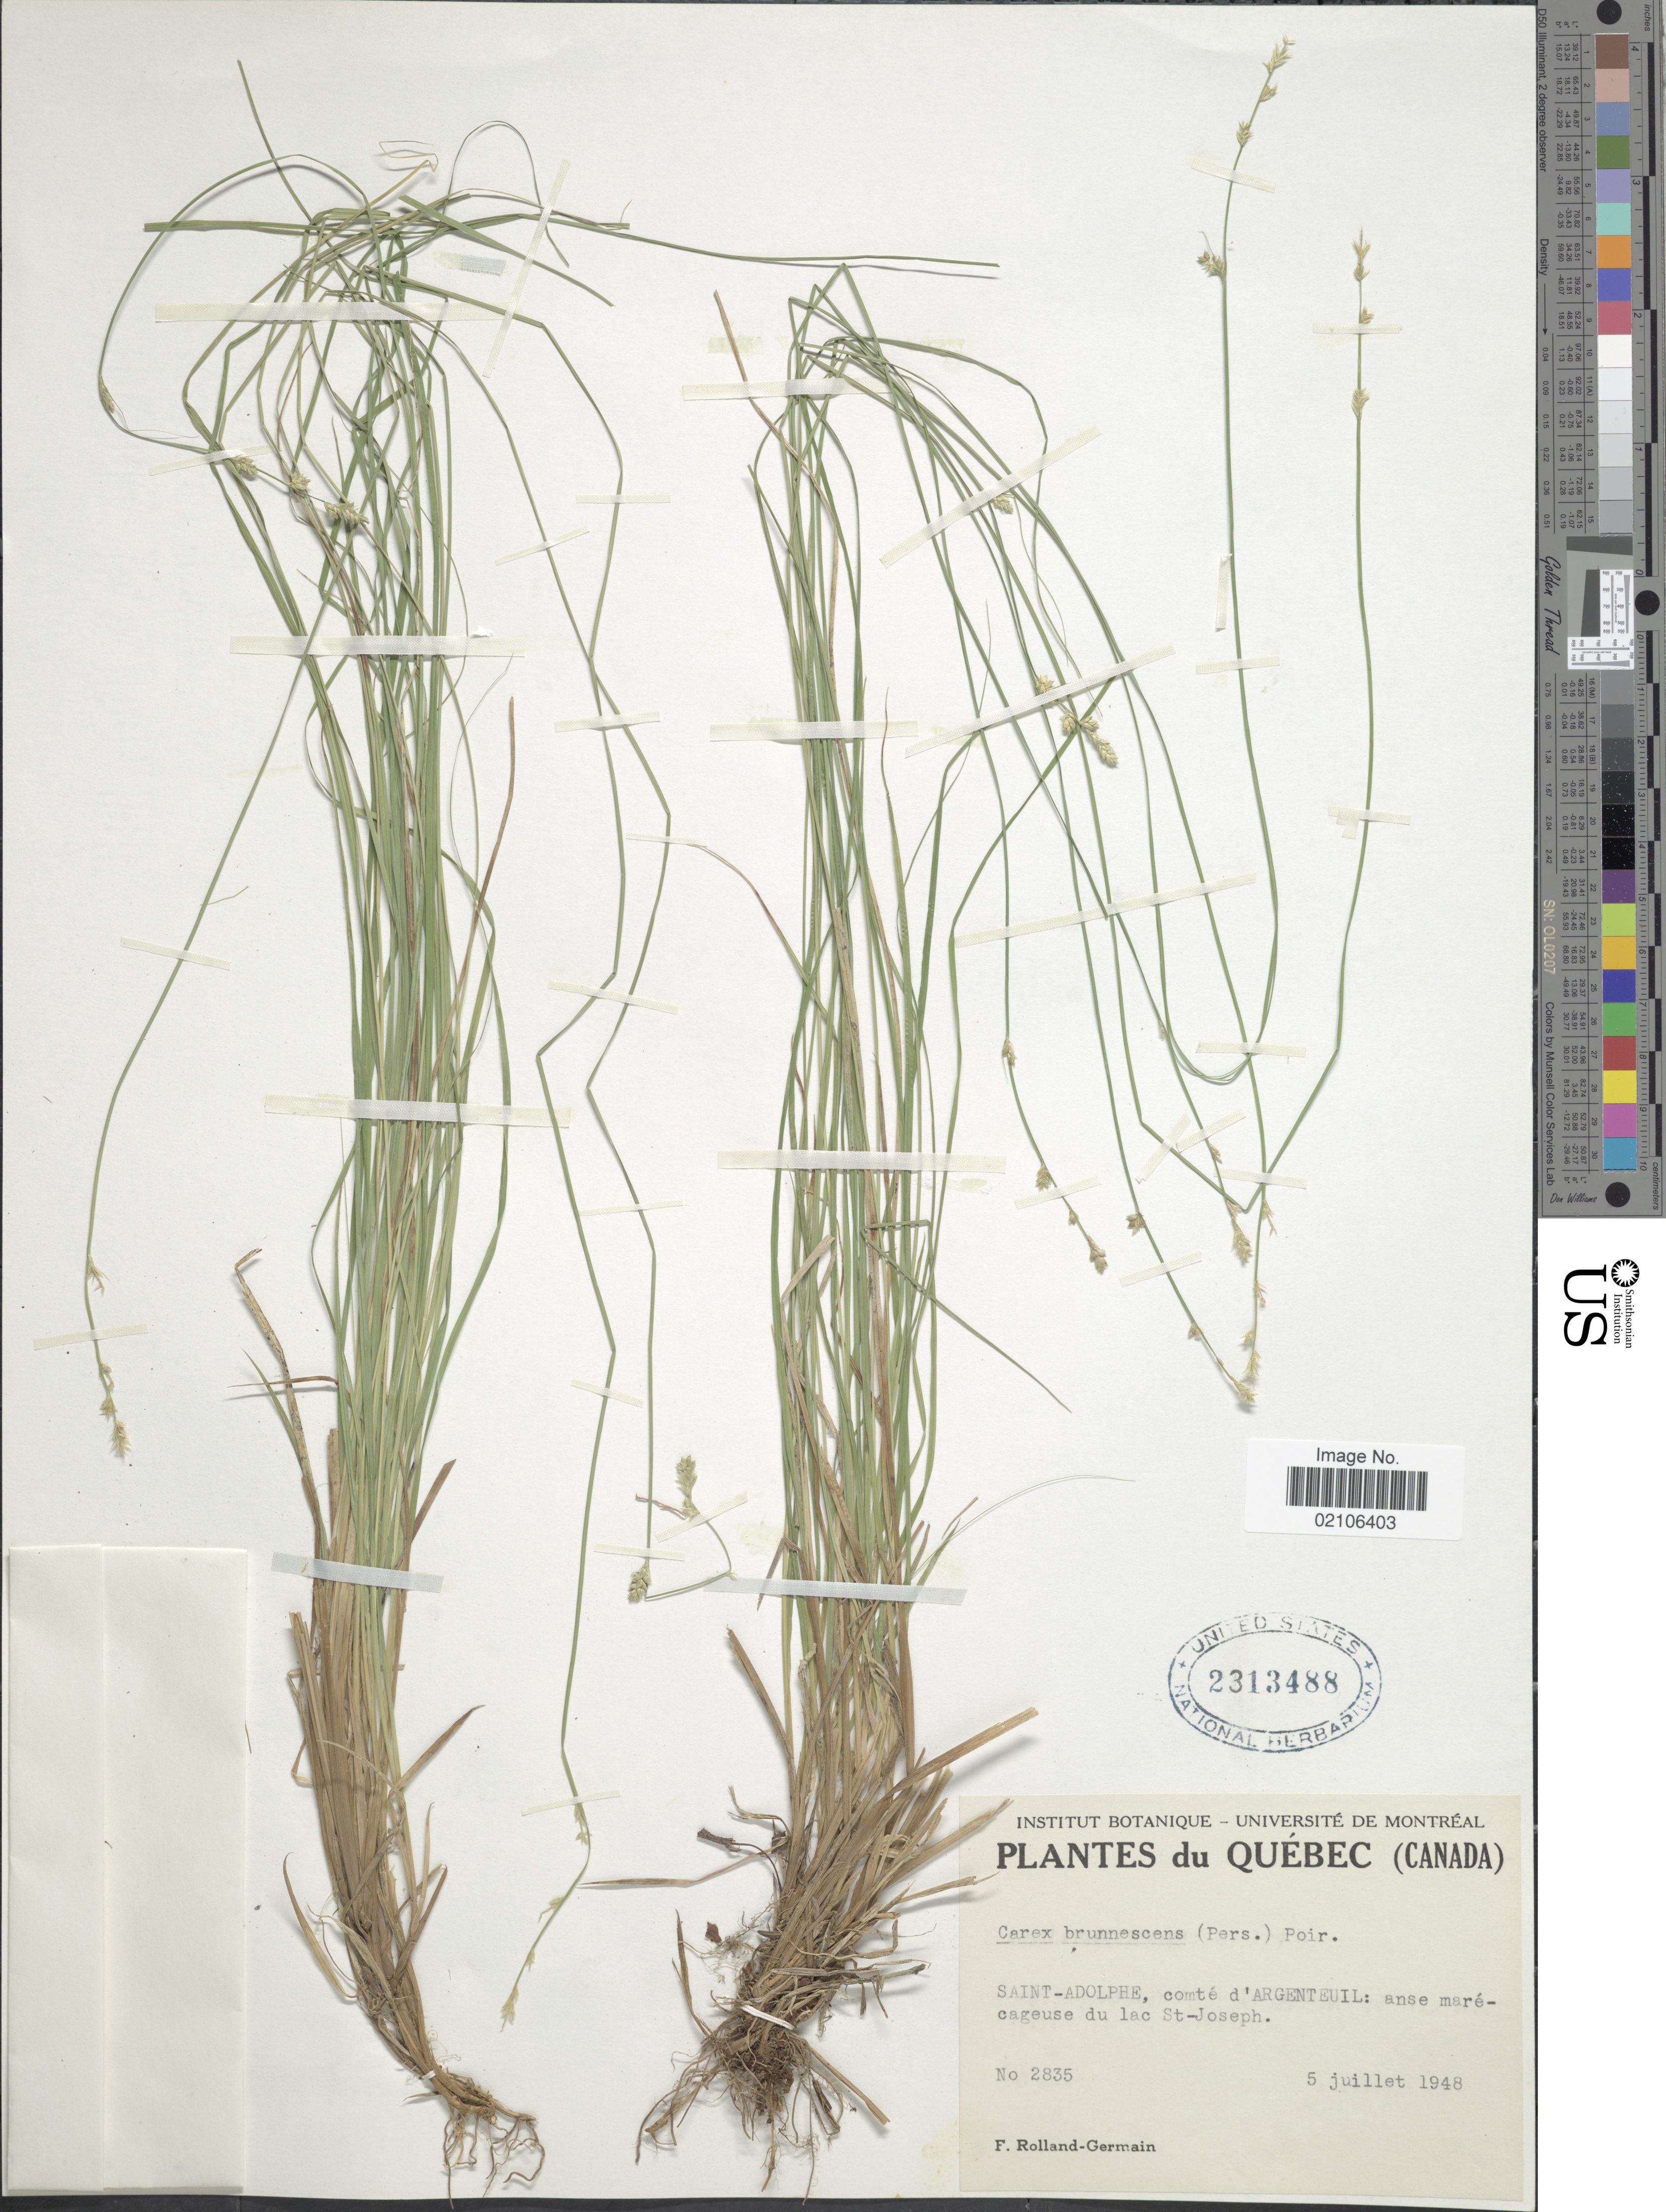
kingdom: Plantae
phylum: Tracheophyta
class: Liliopsida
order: Poales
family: Cyperaceae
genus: Carex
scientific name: Carex brunnescens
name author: (Pers.) Poir.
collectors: Rolland-Germain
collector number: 2835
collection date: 1948-07-05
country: Canada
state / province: Quebec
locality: Saint-Adolphe, comte d'Argenteuil: anse marecageuse du lac St-Joseph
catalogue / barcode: US 2313488